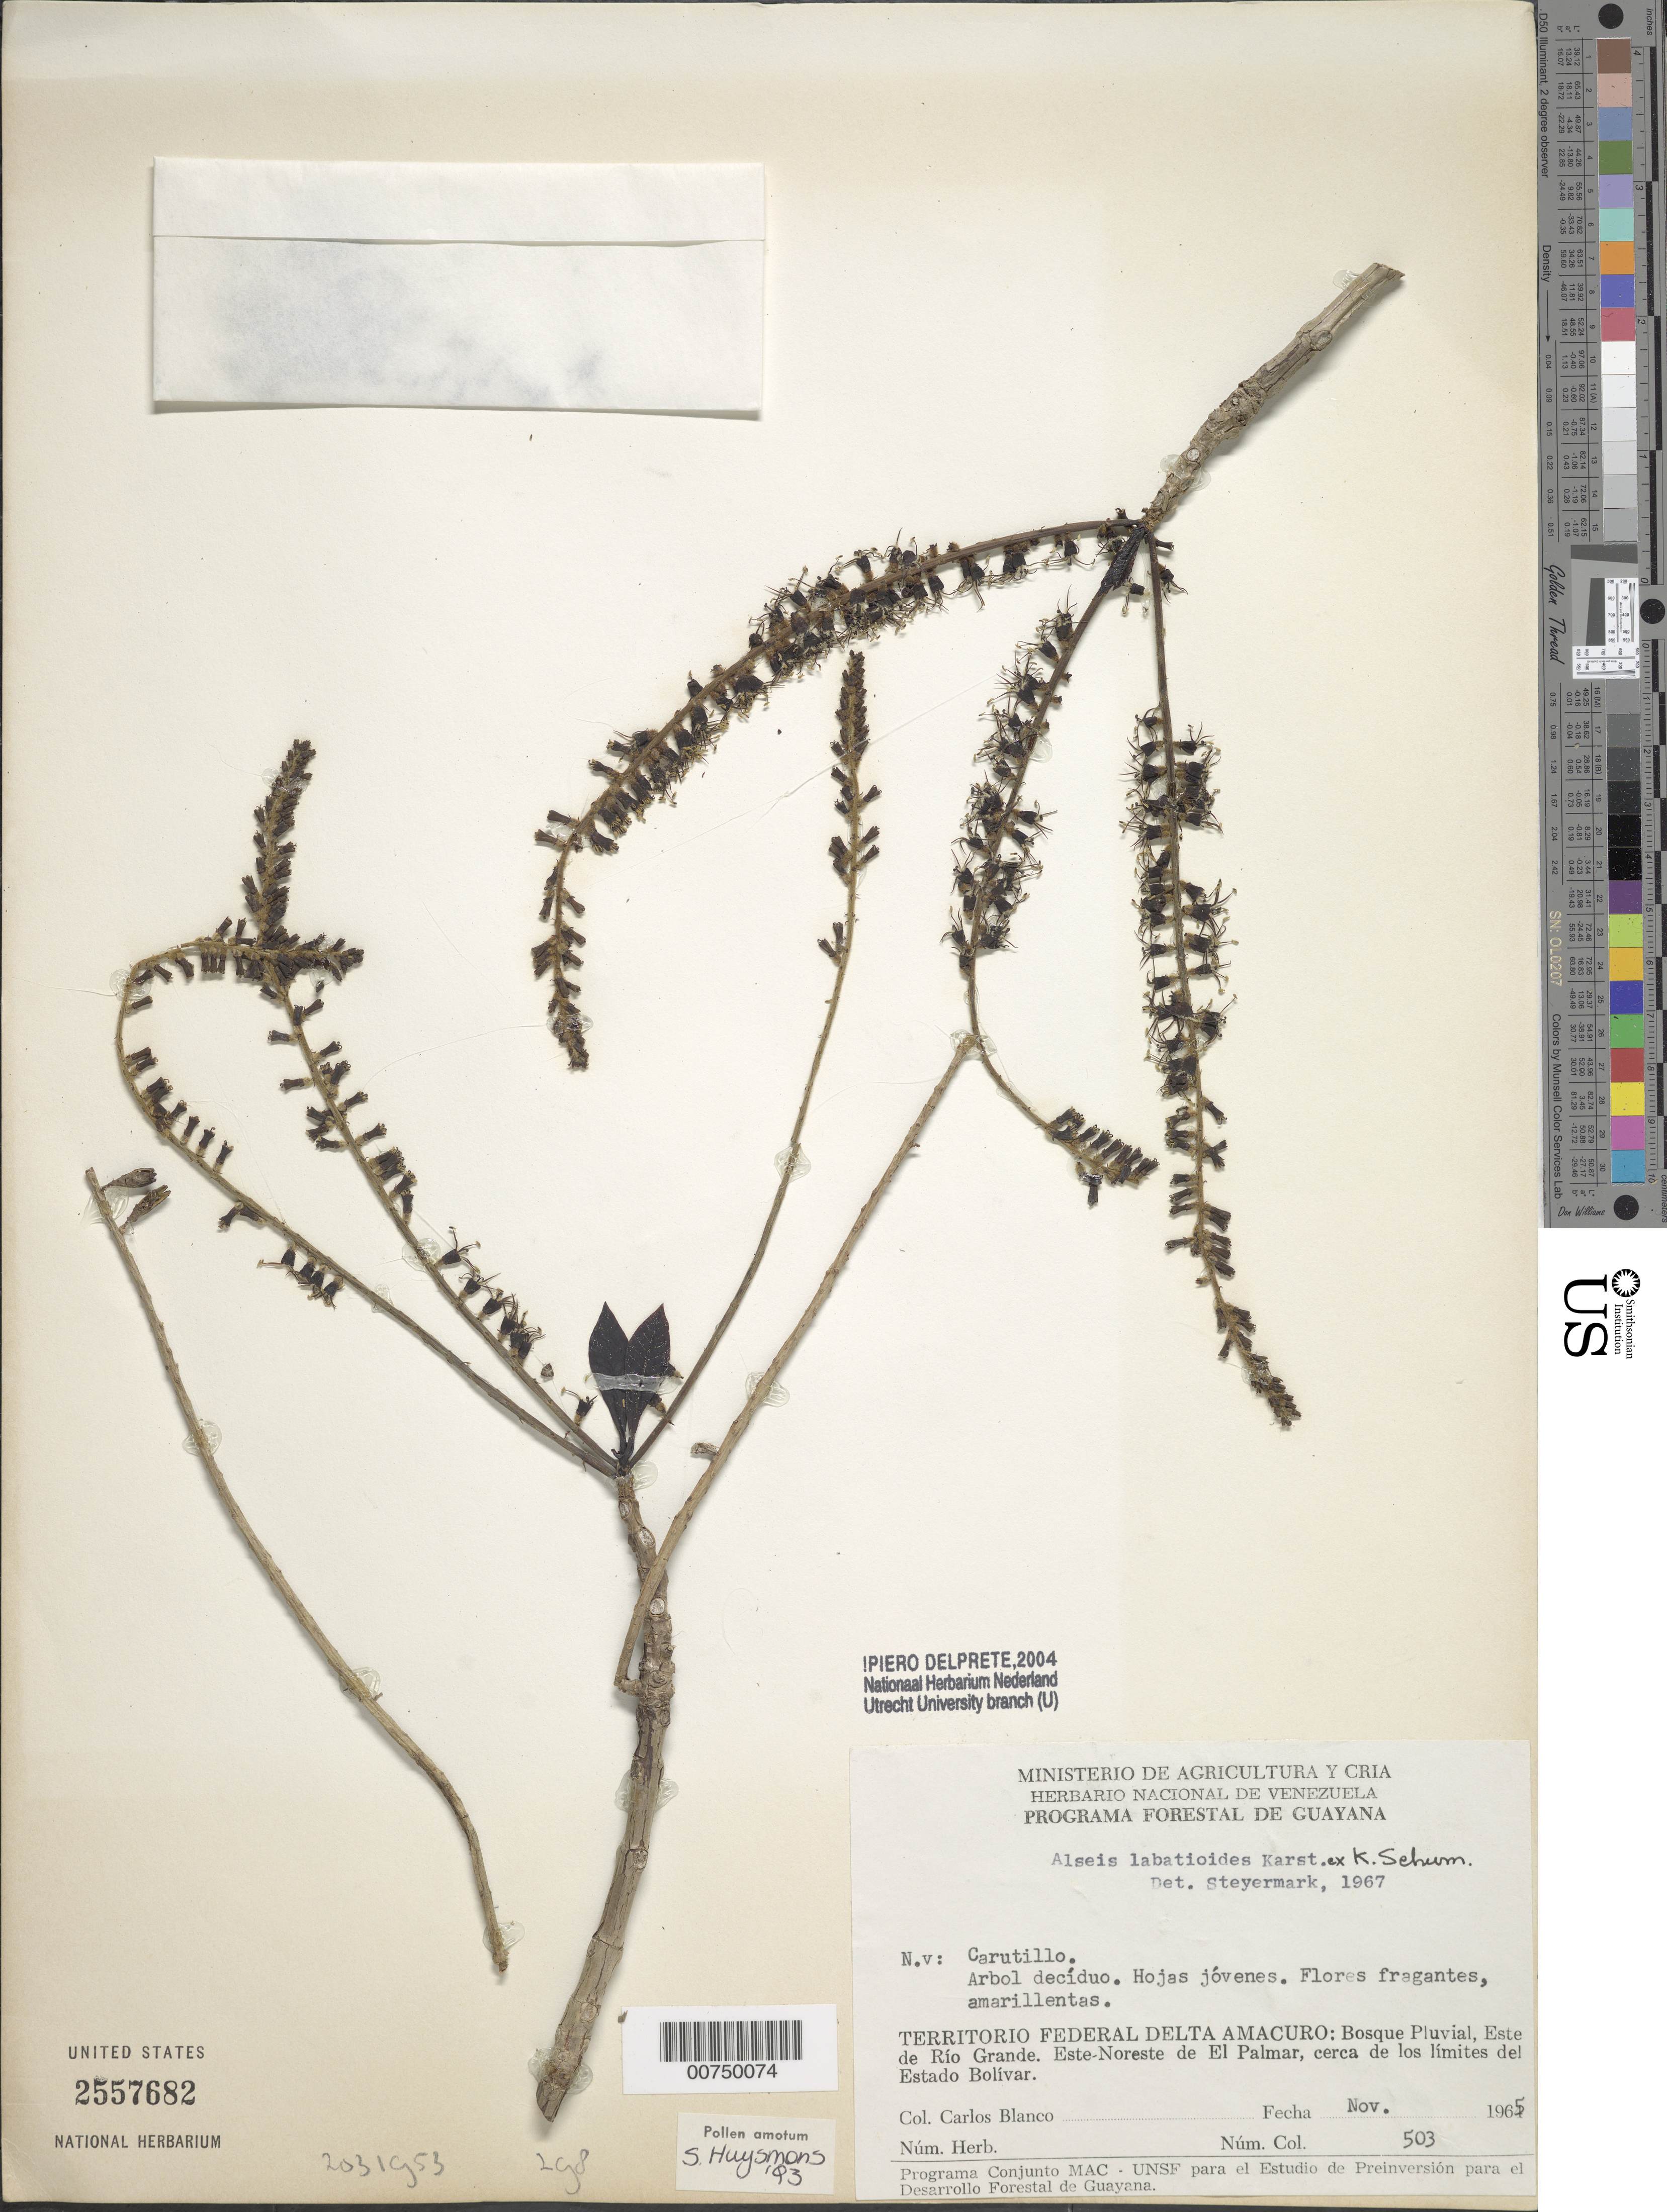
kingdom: Plantae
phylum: Tracheophyta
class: Magnoliopsida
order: Gentianales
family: Rubiaceae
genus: Alseis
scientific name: Alseis labatioides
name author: H. Karst. ex K. Schum.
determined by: Steyermark, Julian A., (VEN)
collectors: C. A. Blanco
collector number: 503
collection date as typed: Nov-65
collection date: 1965-11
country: Venezuela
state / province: Delta Amacuro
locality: Río Grande, Este de; Este-Noreste de El Palmar, cerca de los limites del Estado Bolívar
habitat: Rainforest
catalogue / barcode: US 2557682